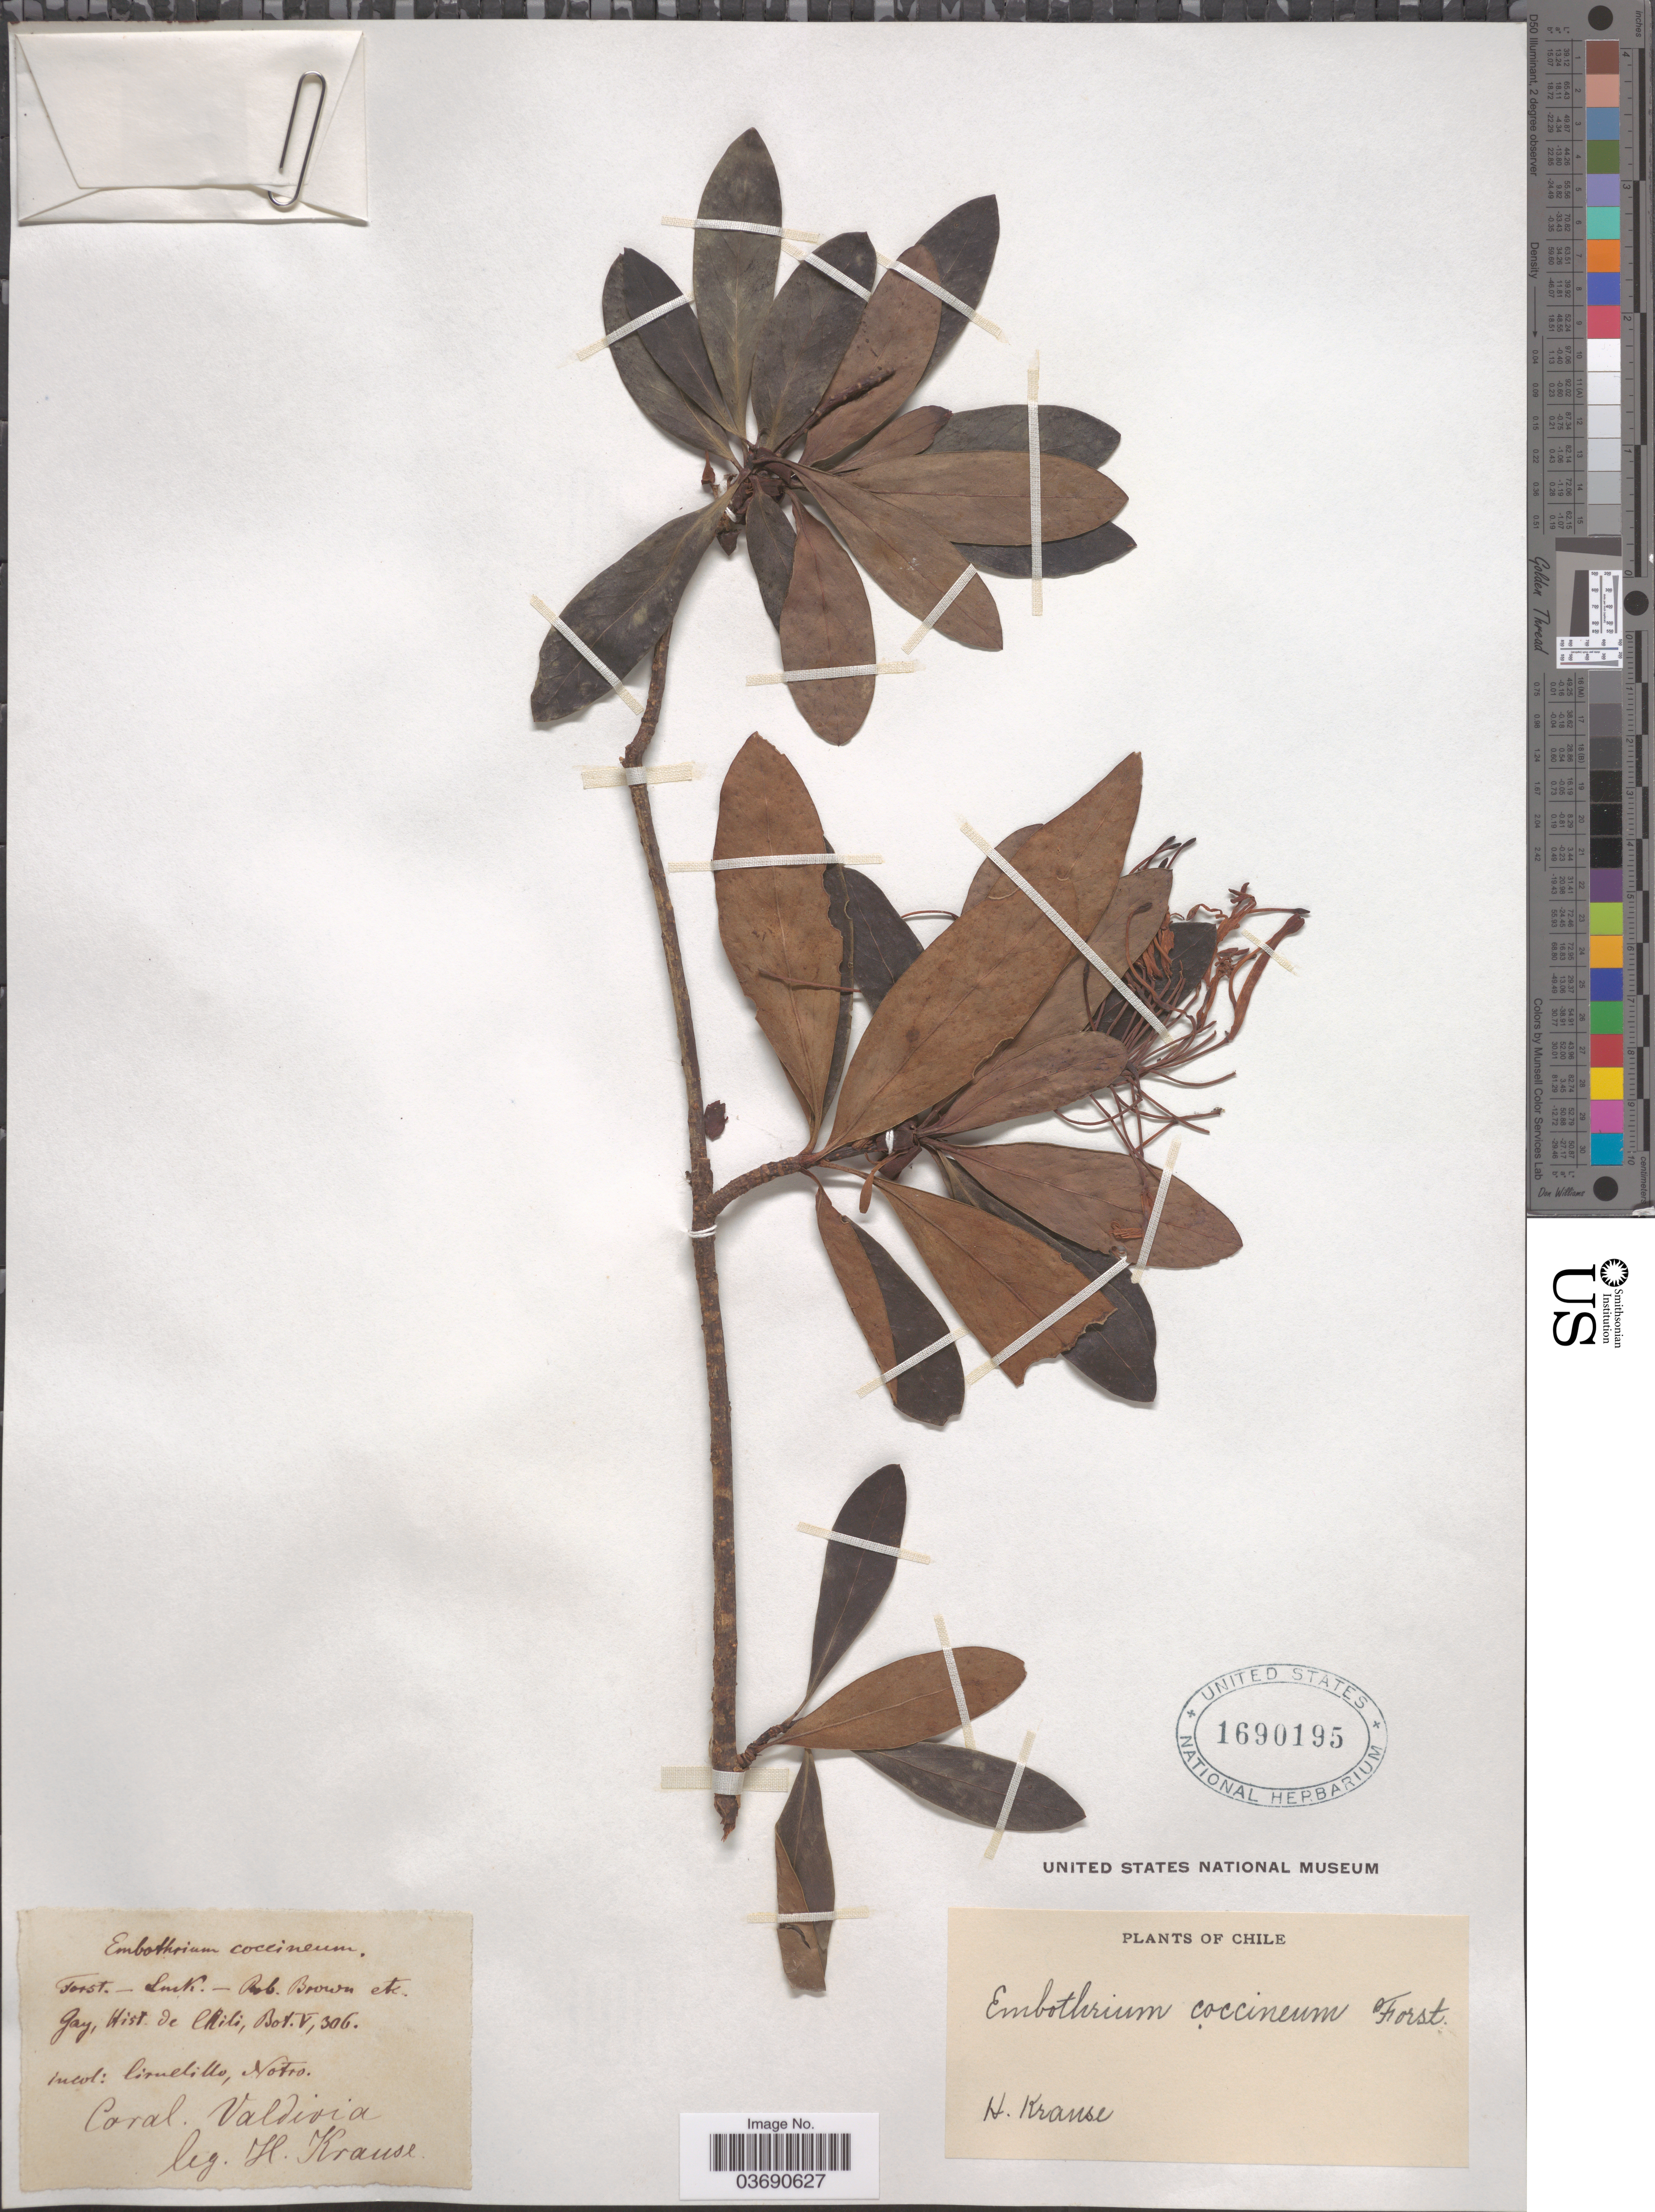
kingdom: Plantae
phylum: Tracheophyta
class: Magnoliopsida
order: Proteales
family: Proteaceae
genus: Embothrium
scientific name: Embothrium coccineum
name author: J.R. Forst. & G. Forst.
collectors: H. Krause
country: Chile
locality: Coral, Valdivia.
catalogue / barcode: US 1690195